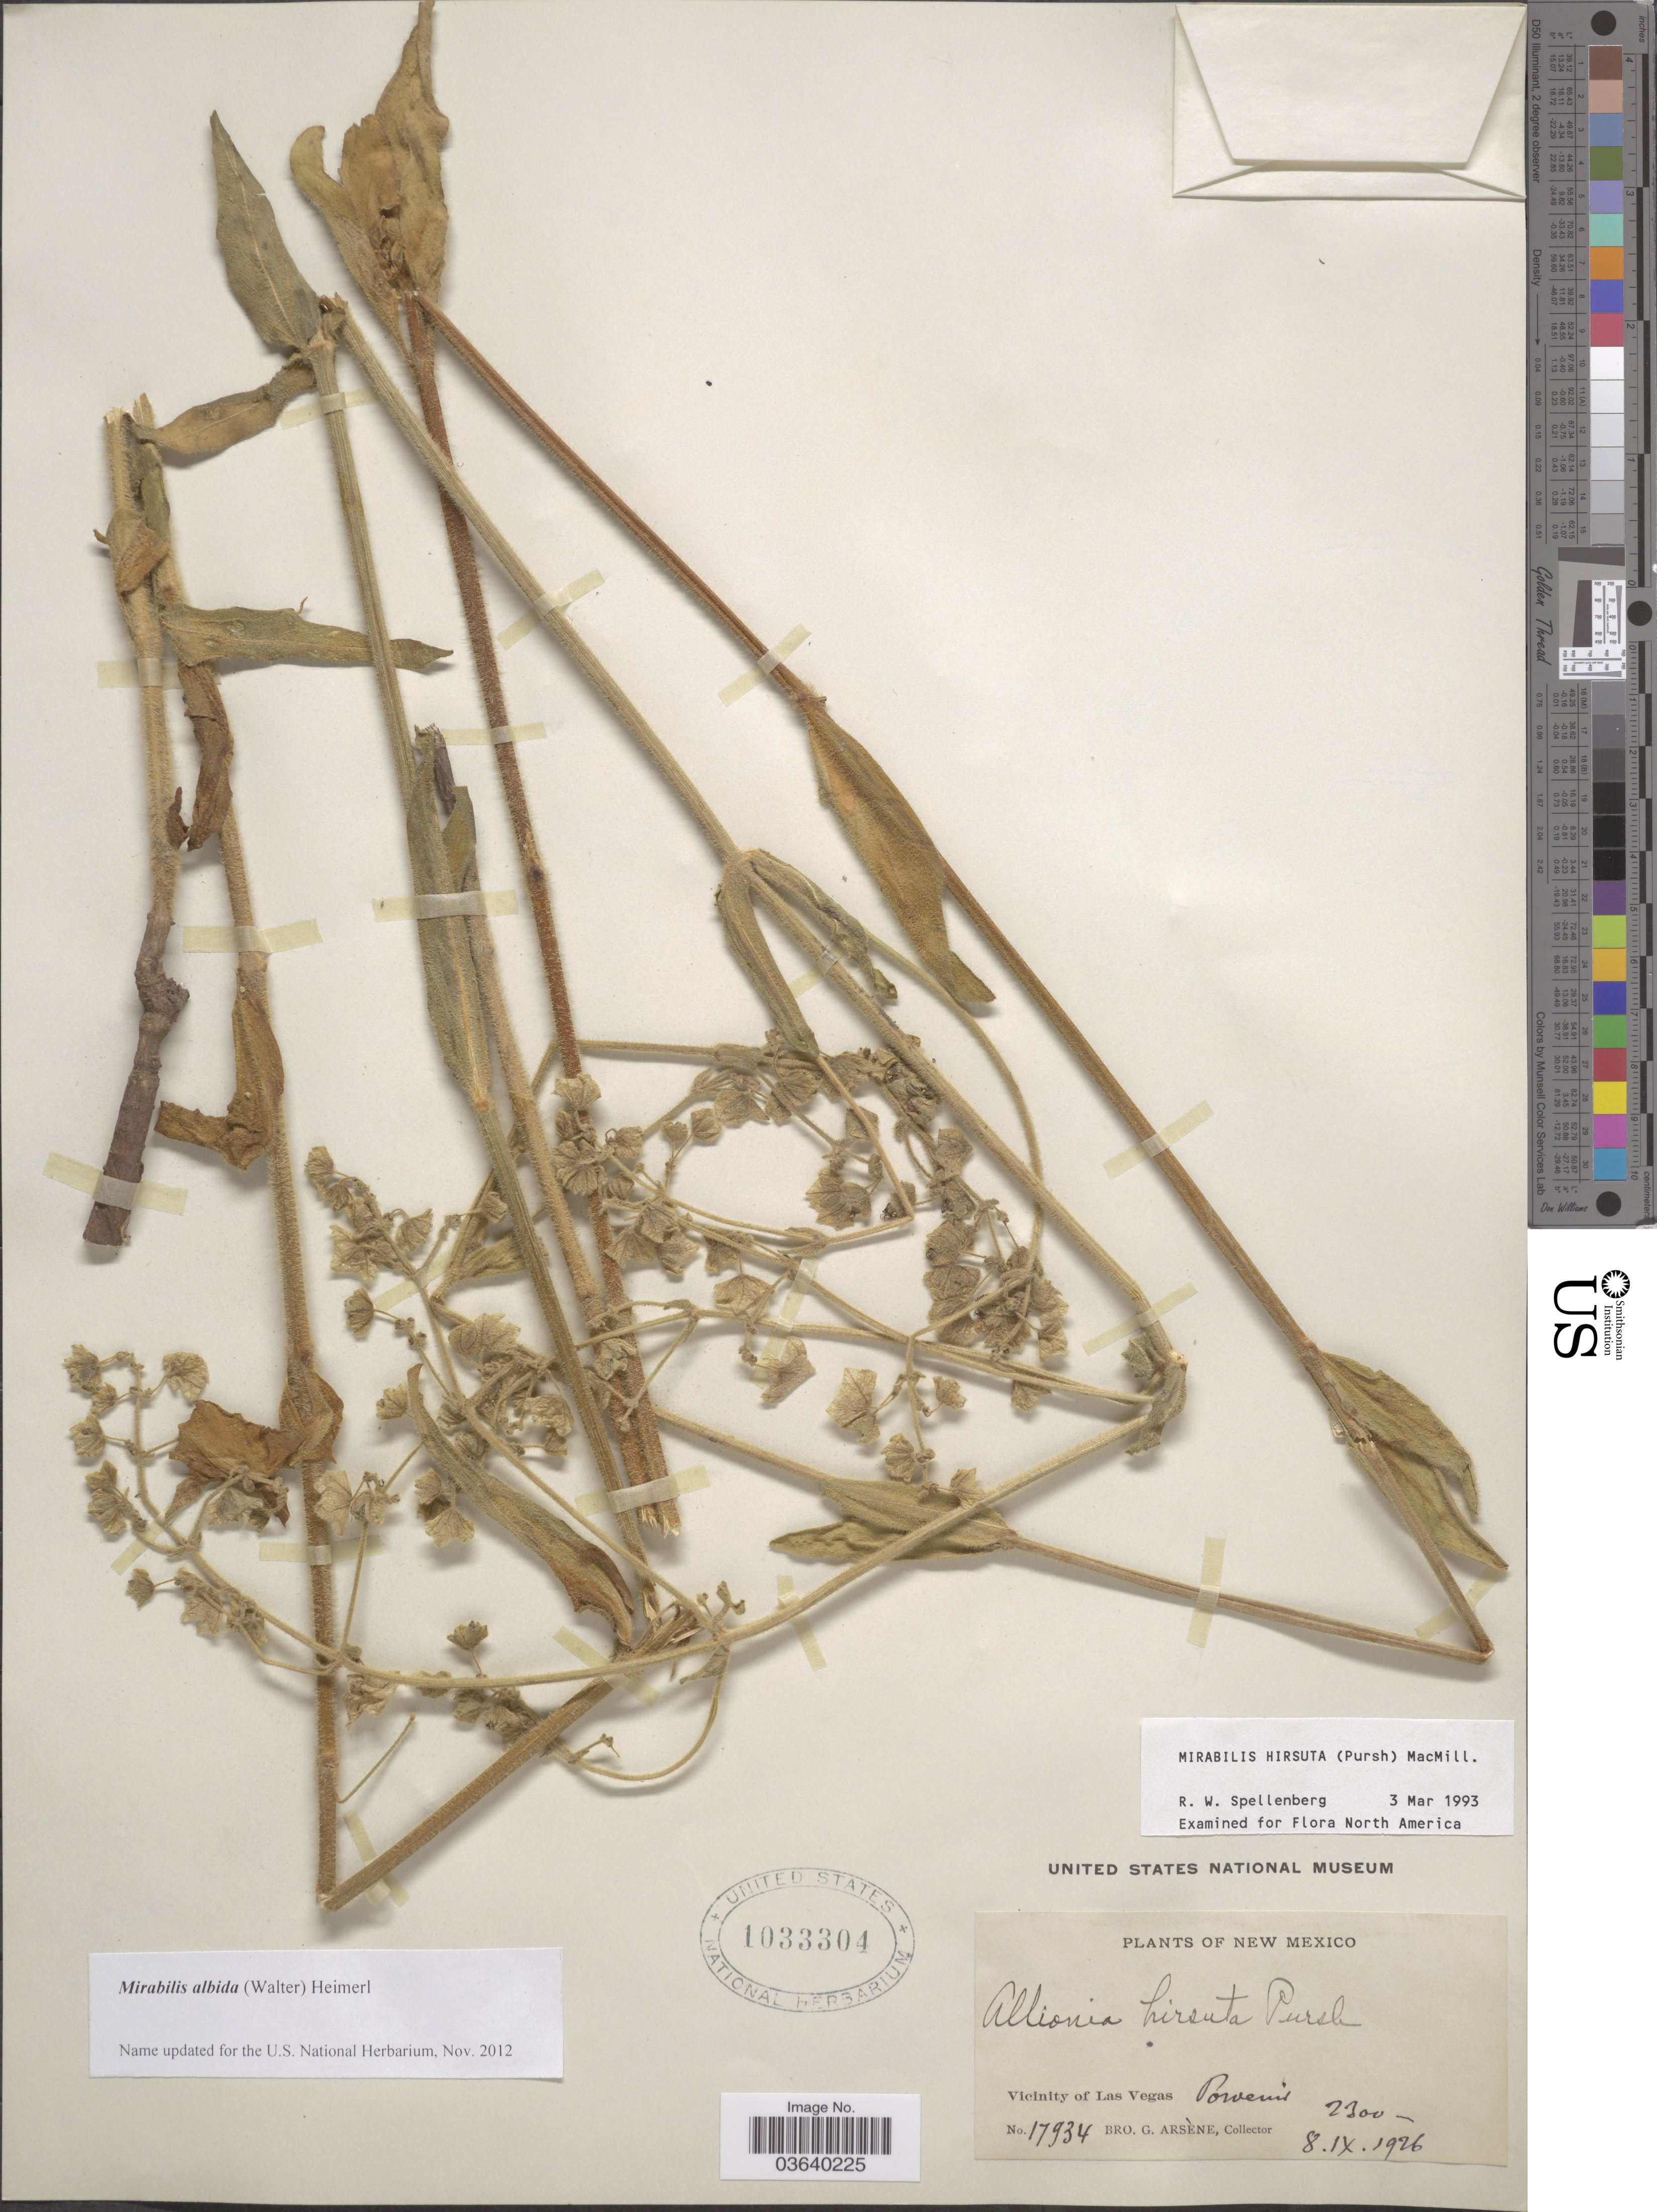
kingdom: Plantae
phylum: Tracheophyta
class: Magnoliopsida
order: Caryophyllales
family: Nyctaginaceae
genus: Mirabilis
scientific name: Mirabilis albida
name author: (Walter) Heimerl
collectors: Bro. G. Arsène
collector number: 17934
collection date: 1926-09-08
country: United States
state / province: New Mexico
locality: Vicinity of Las Vegas Porvenir.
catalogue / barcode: US 1033304